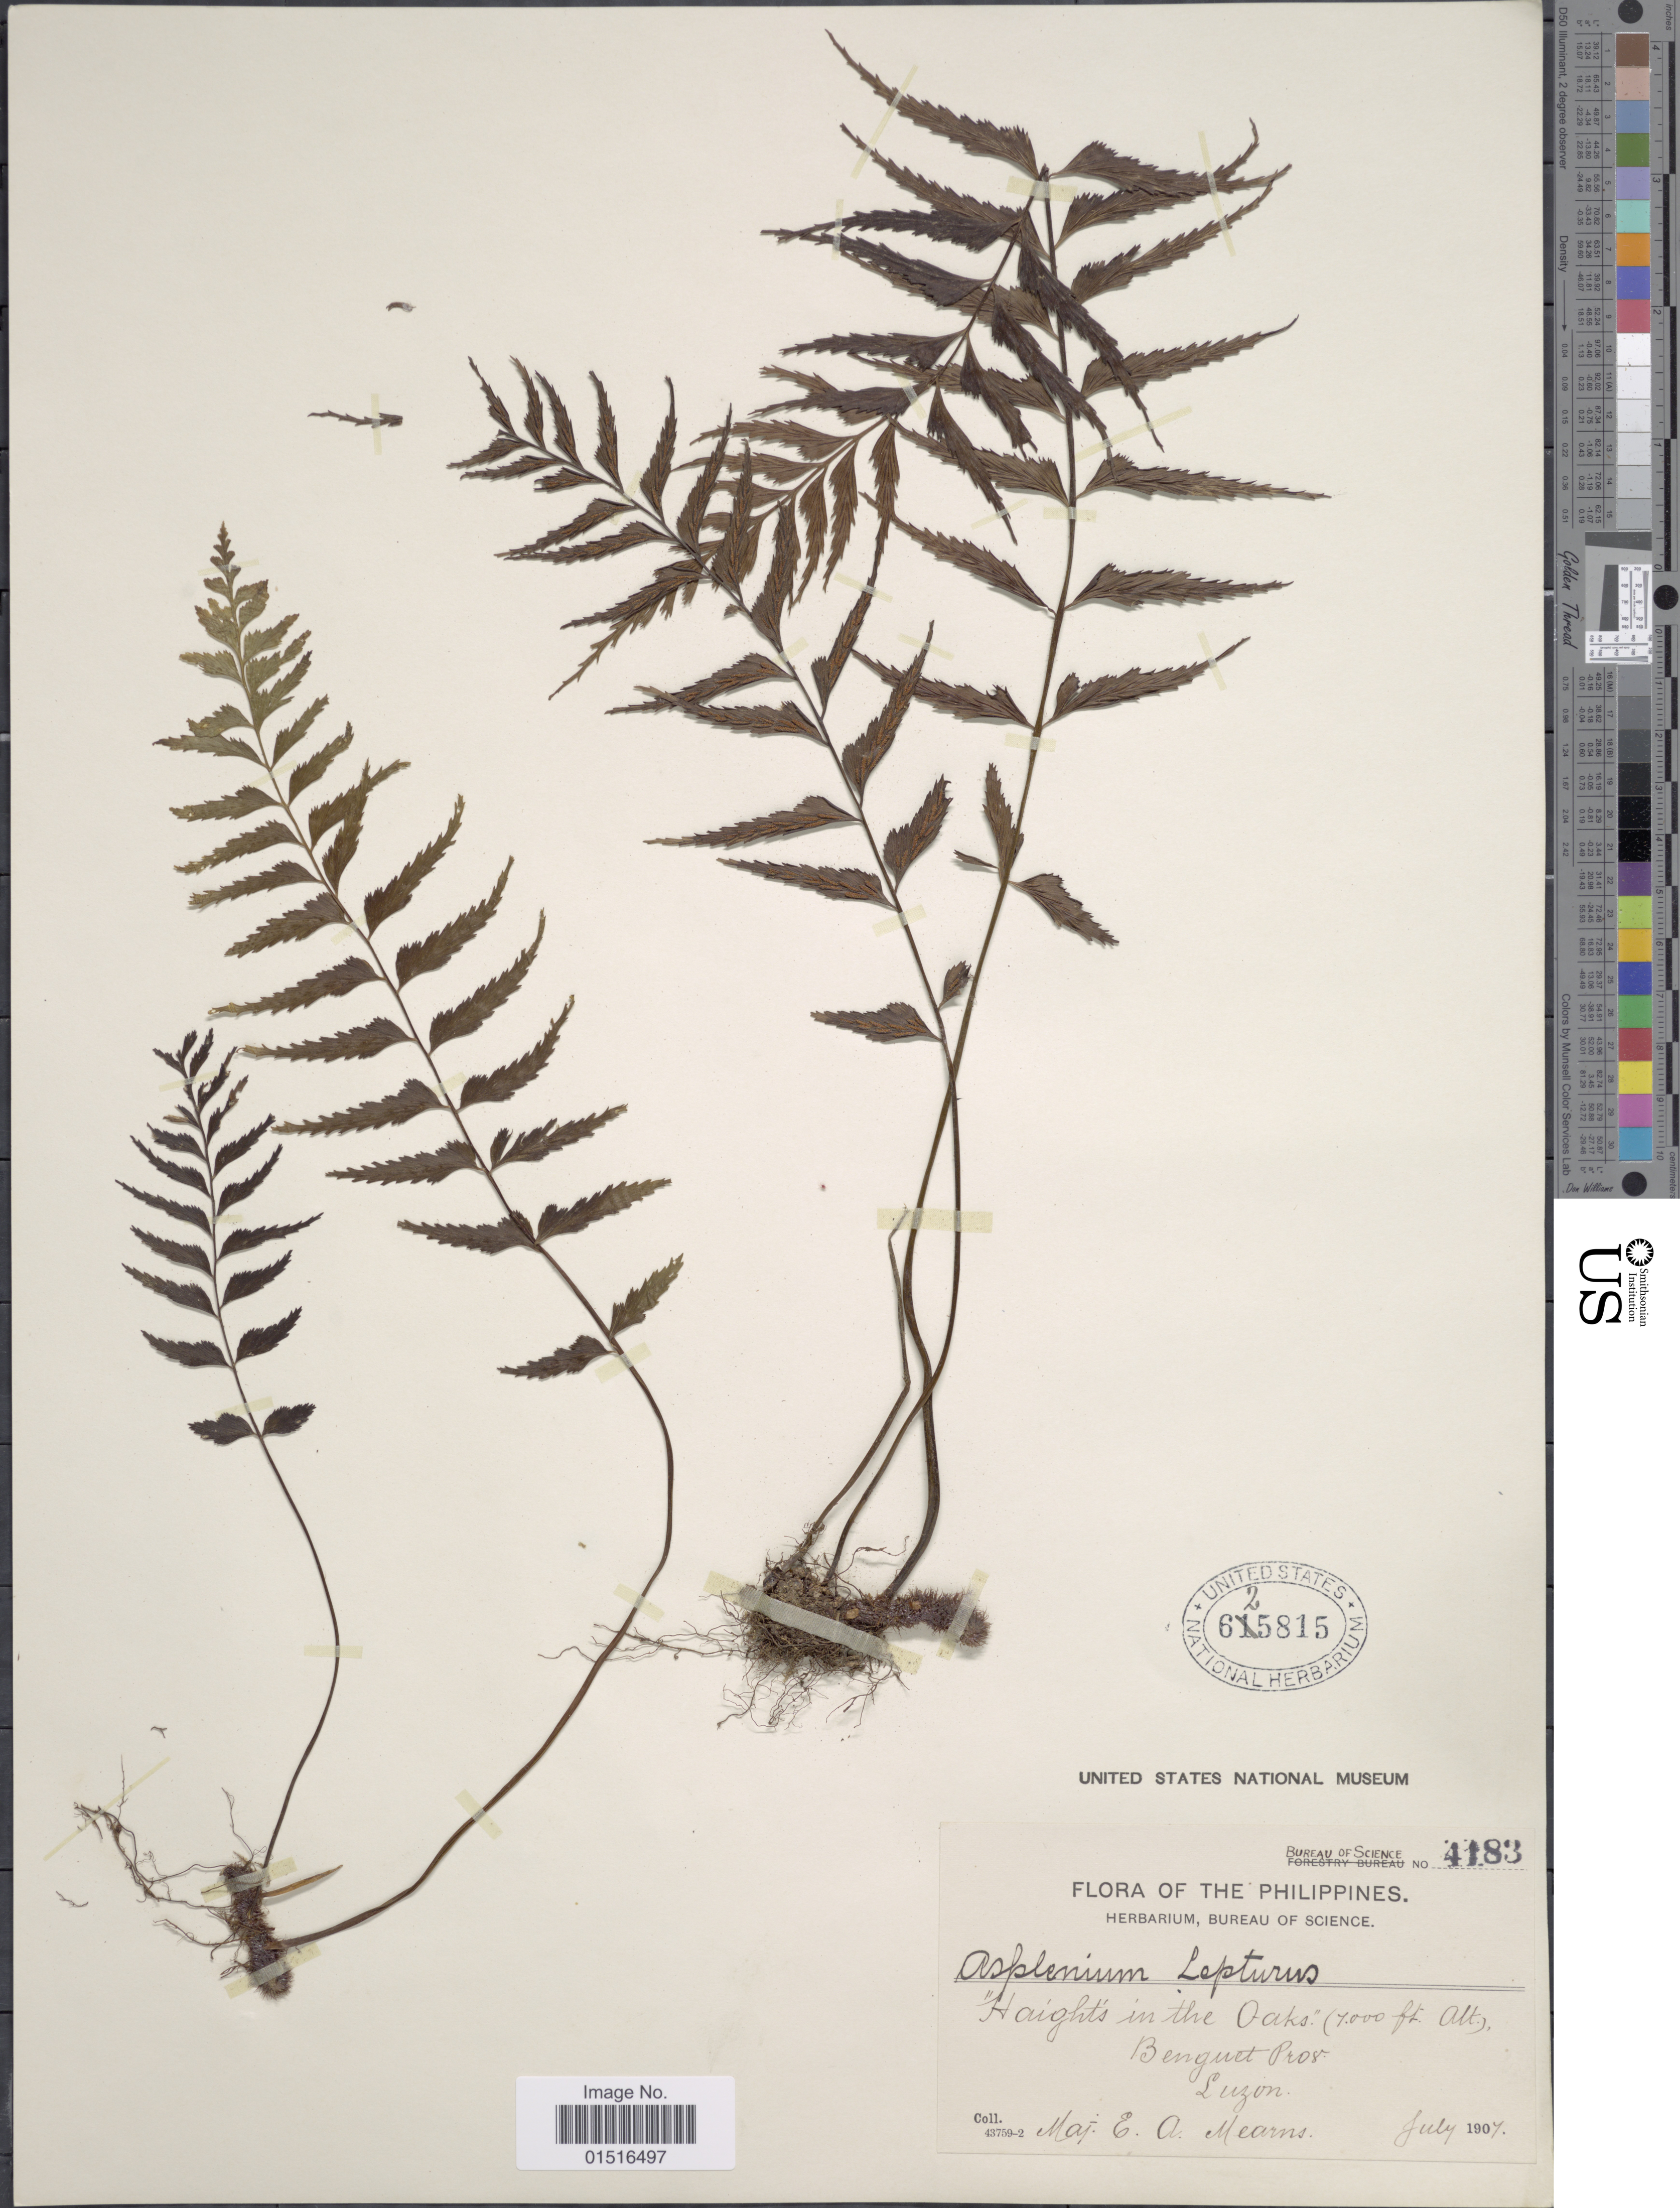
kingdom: Plantae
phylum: Tracheophyta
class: Polypodiopsida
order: Polypodiales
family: Aspleniaceae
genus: Asplenium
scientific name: Asplenium lepturus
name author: J. Sm. ex C. Presl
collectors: E. A. Mearns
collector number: Bureau of Science 4183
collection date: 1907-07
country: Philippines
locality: Haights in the Oaks, Benguet Prov., Luzon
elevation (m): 2134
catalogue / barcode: US 625815